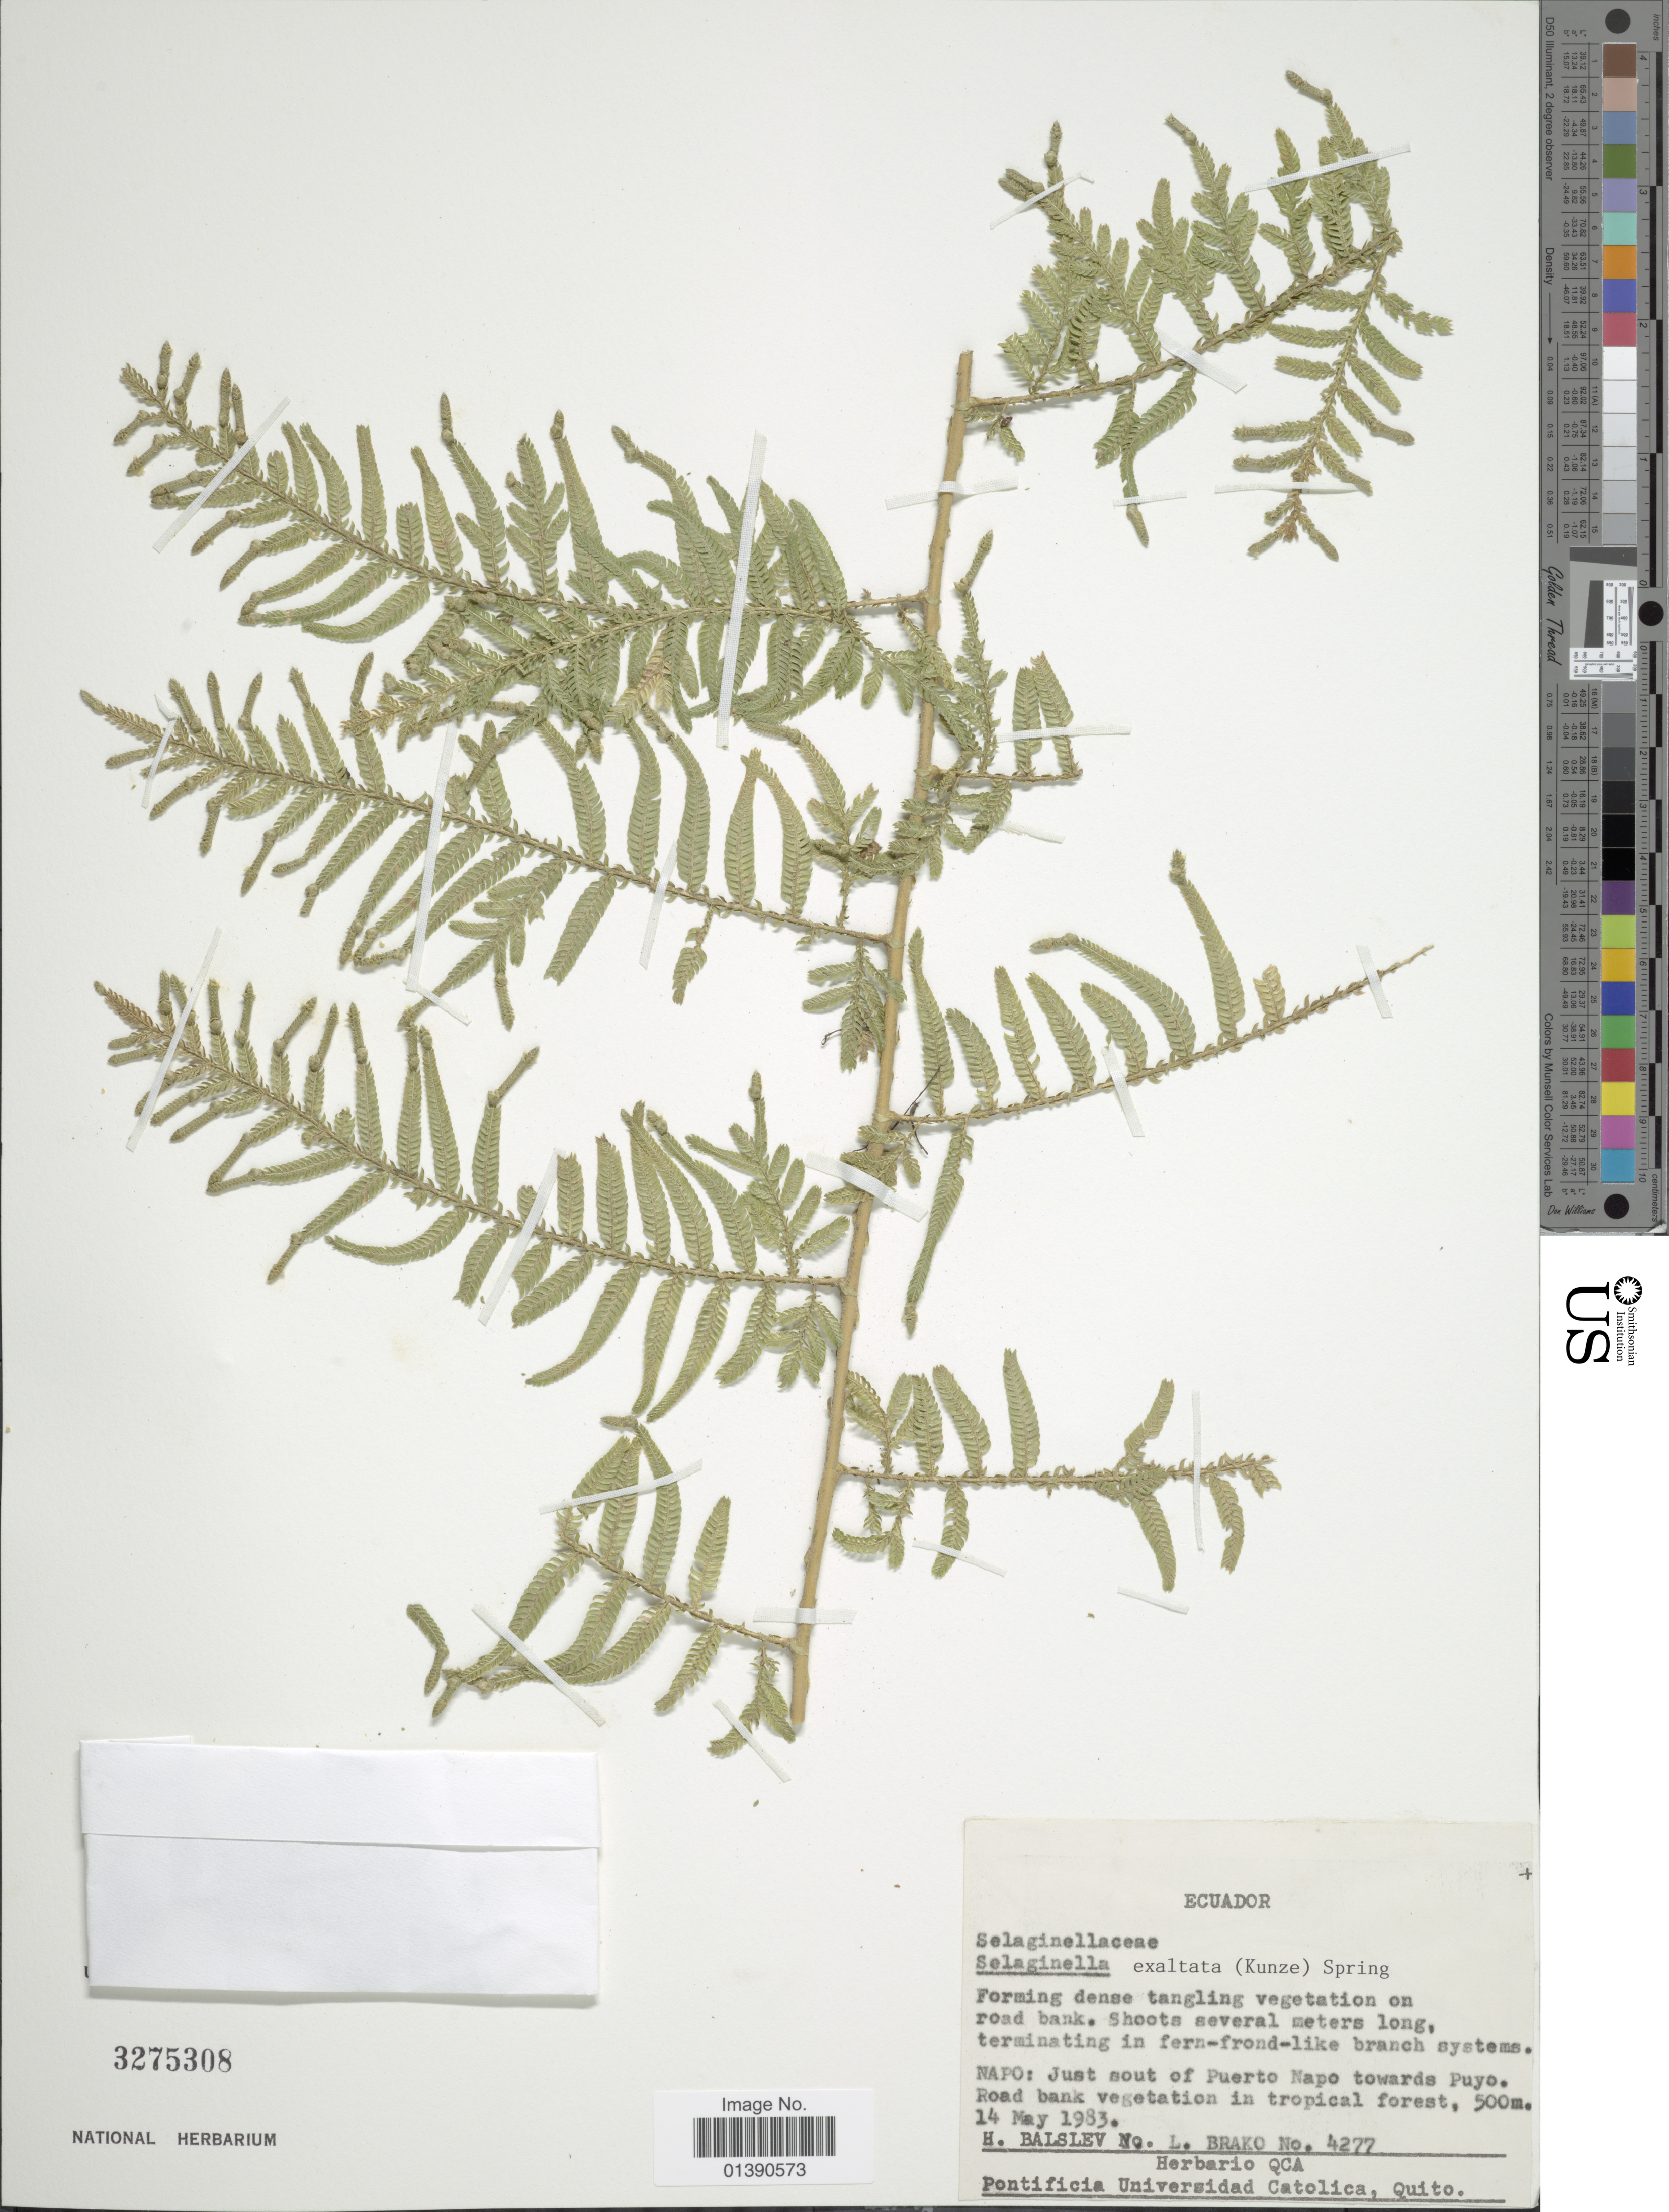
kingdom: Plantae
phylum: Tracheophyta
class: Lycopodiopsida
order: Selaginellales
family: Selaginellaceae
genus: Selaginella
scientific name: Selaginella exaltata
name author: (Kunze) Spring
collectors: H. Balslev & L. Brako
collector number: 4277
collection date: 1983-05-14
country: Ecuador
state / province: Napo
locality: Just sout of Puerto Napo towards Puyo. Road bank vegetation in tropical forest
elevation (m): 500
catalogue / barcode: US 3275308